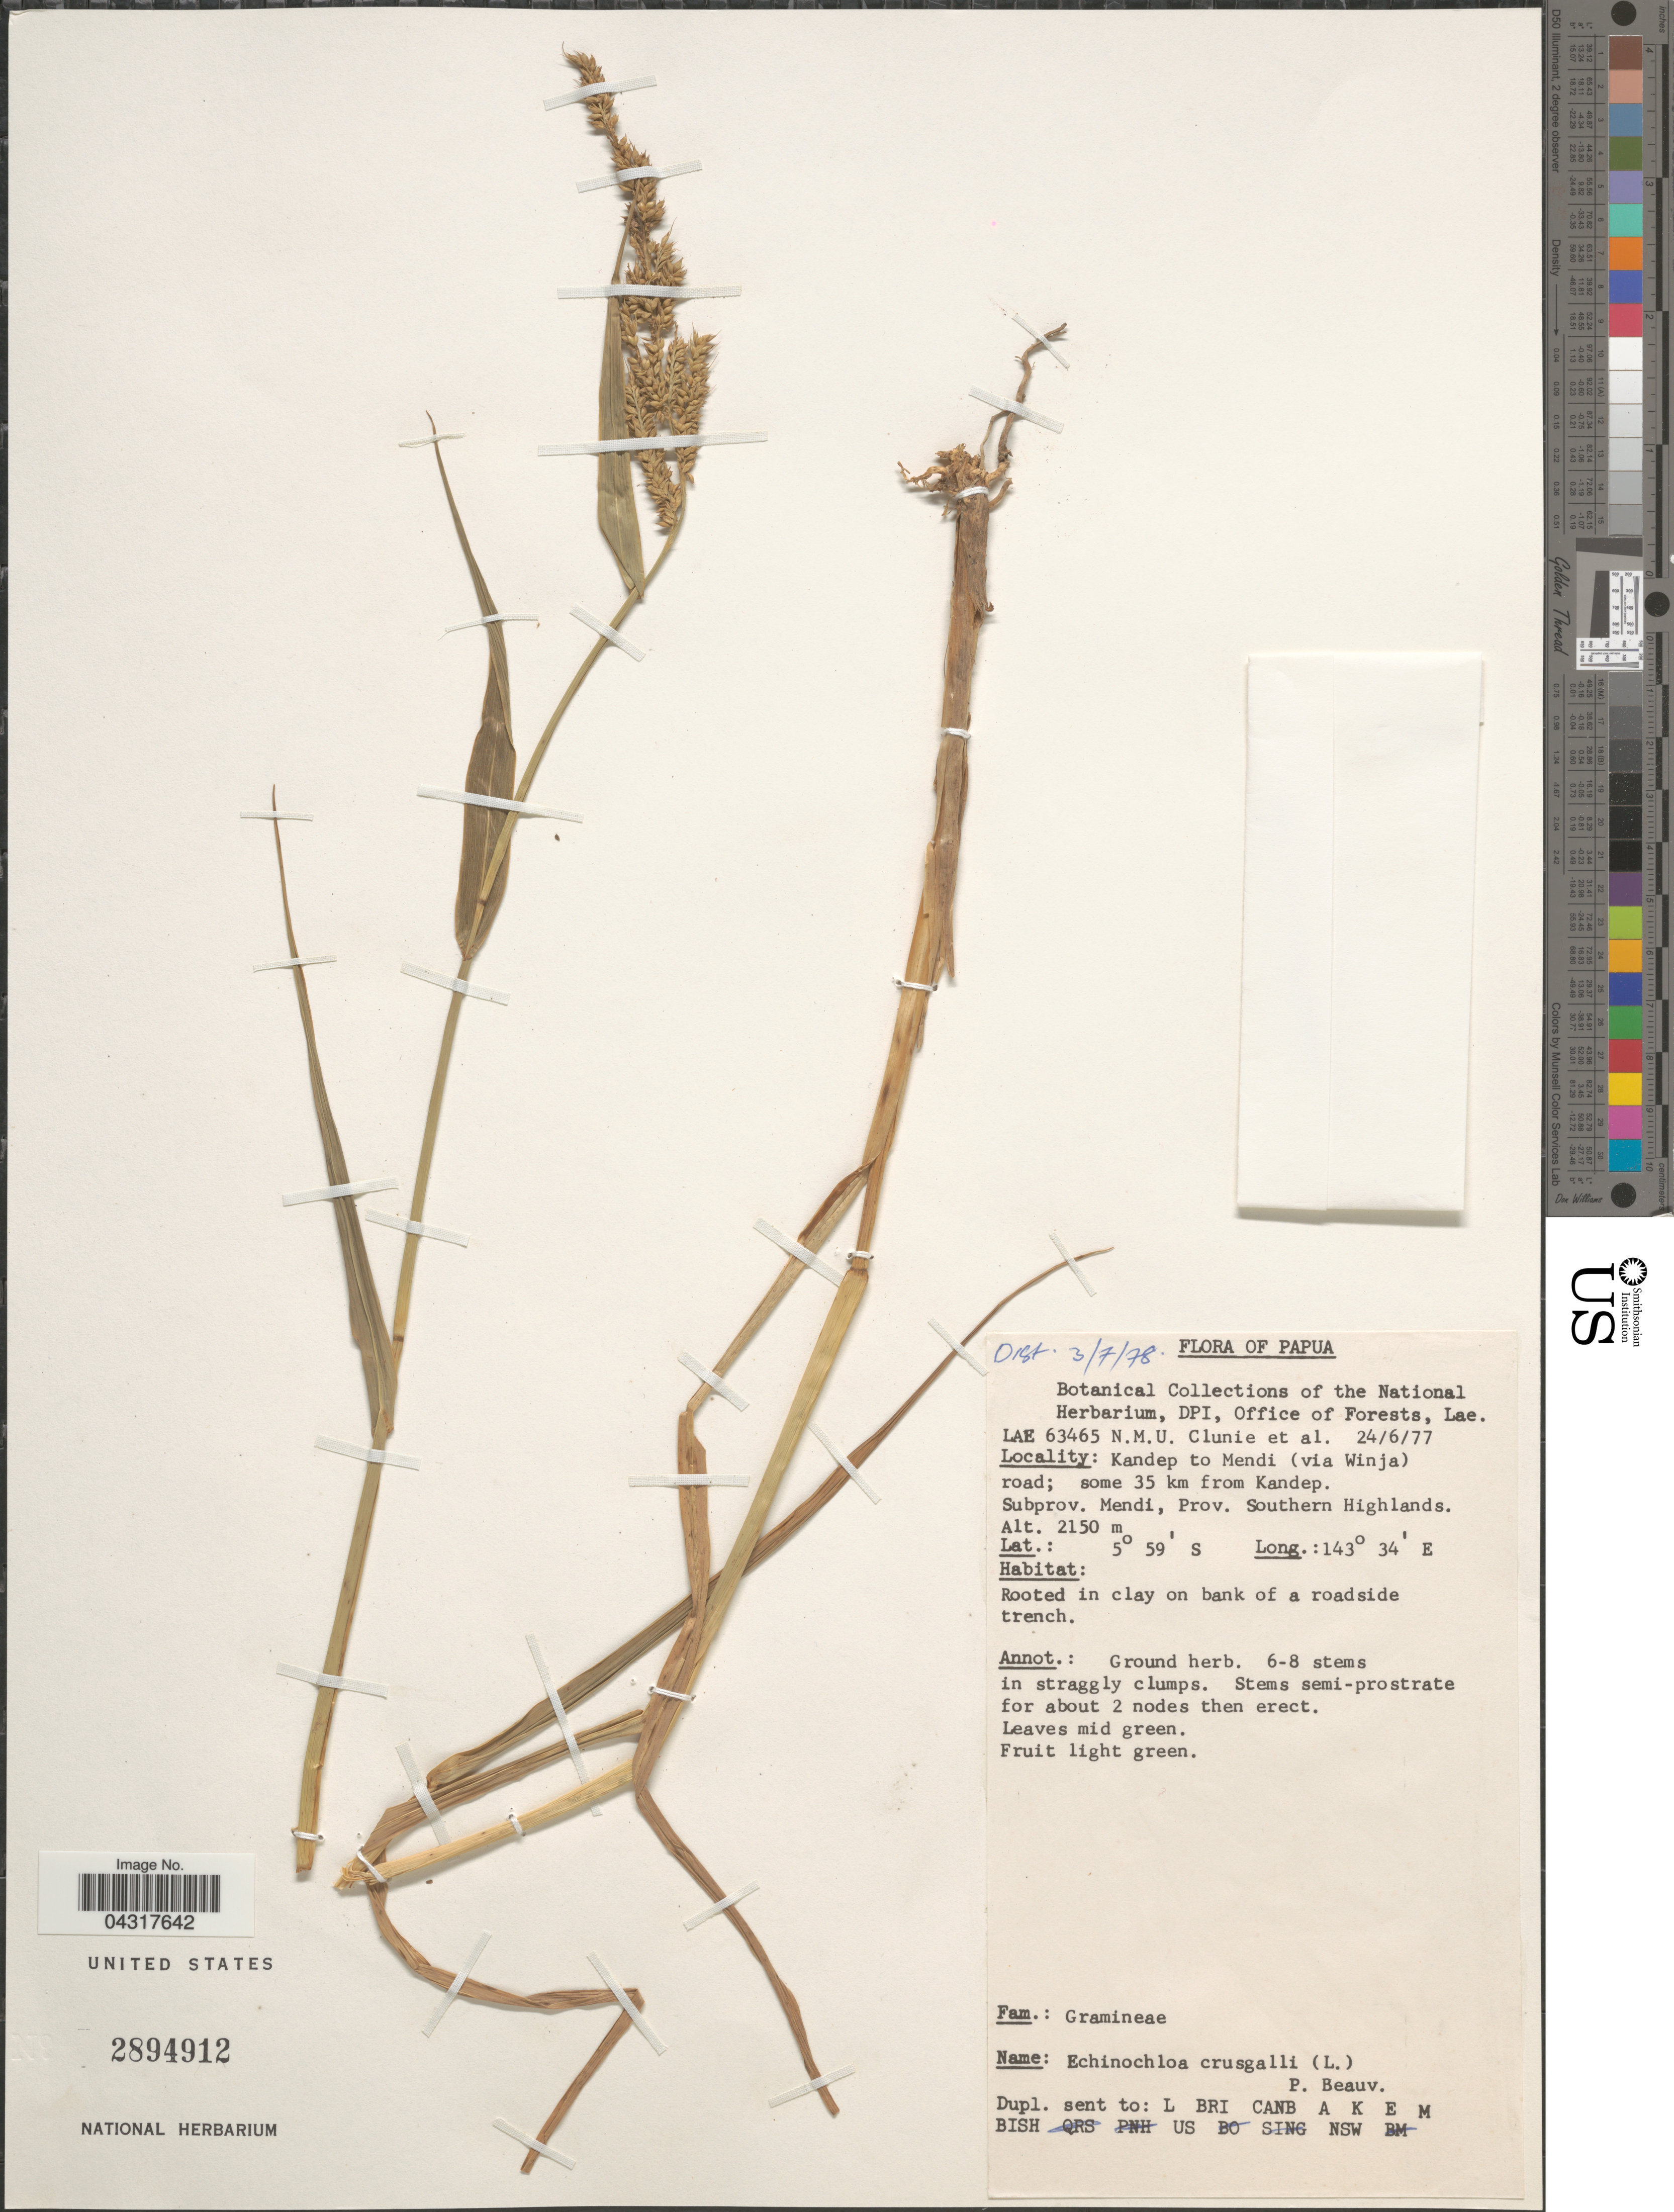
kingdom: Plantae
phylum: Tracheophyta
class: Liliopsida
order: Poales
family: Poaceae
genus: Echinochloa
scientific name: Echinochloa crus-galli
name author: (L.) P. Beauv.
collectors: N.M.U. Clunie & et al.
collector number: LAE63465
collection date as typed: Transcribed d/m/y: 24/6/77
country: Papua New Guinea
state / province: Southern Highlands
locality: Kandep to Mendi (via Winja) road; some 35 km from Kandep. Subprov. Mendi.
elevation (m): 2150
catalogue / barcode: US 2894912